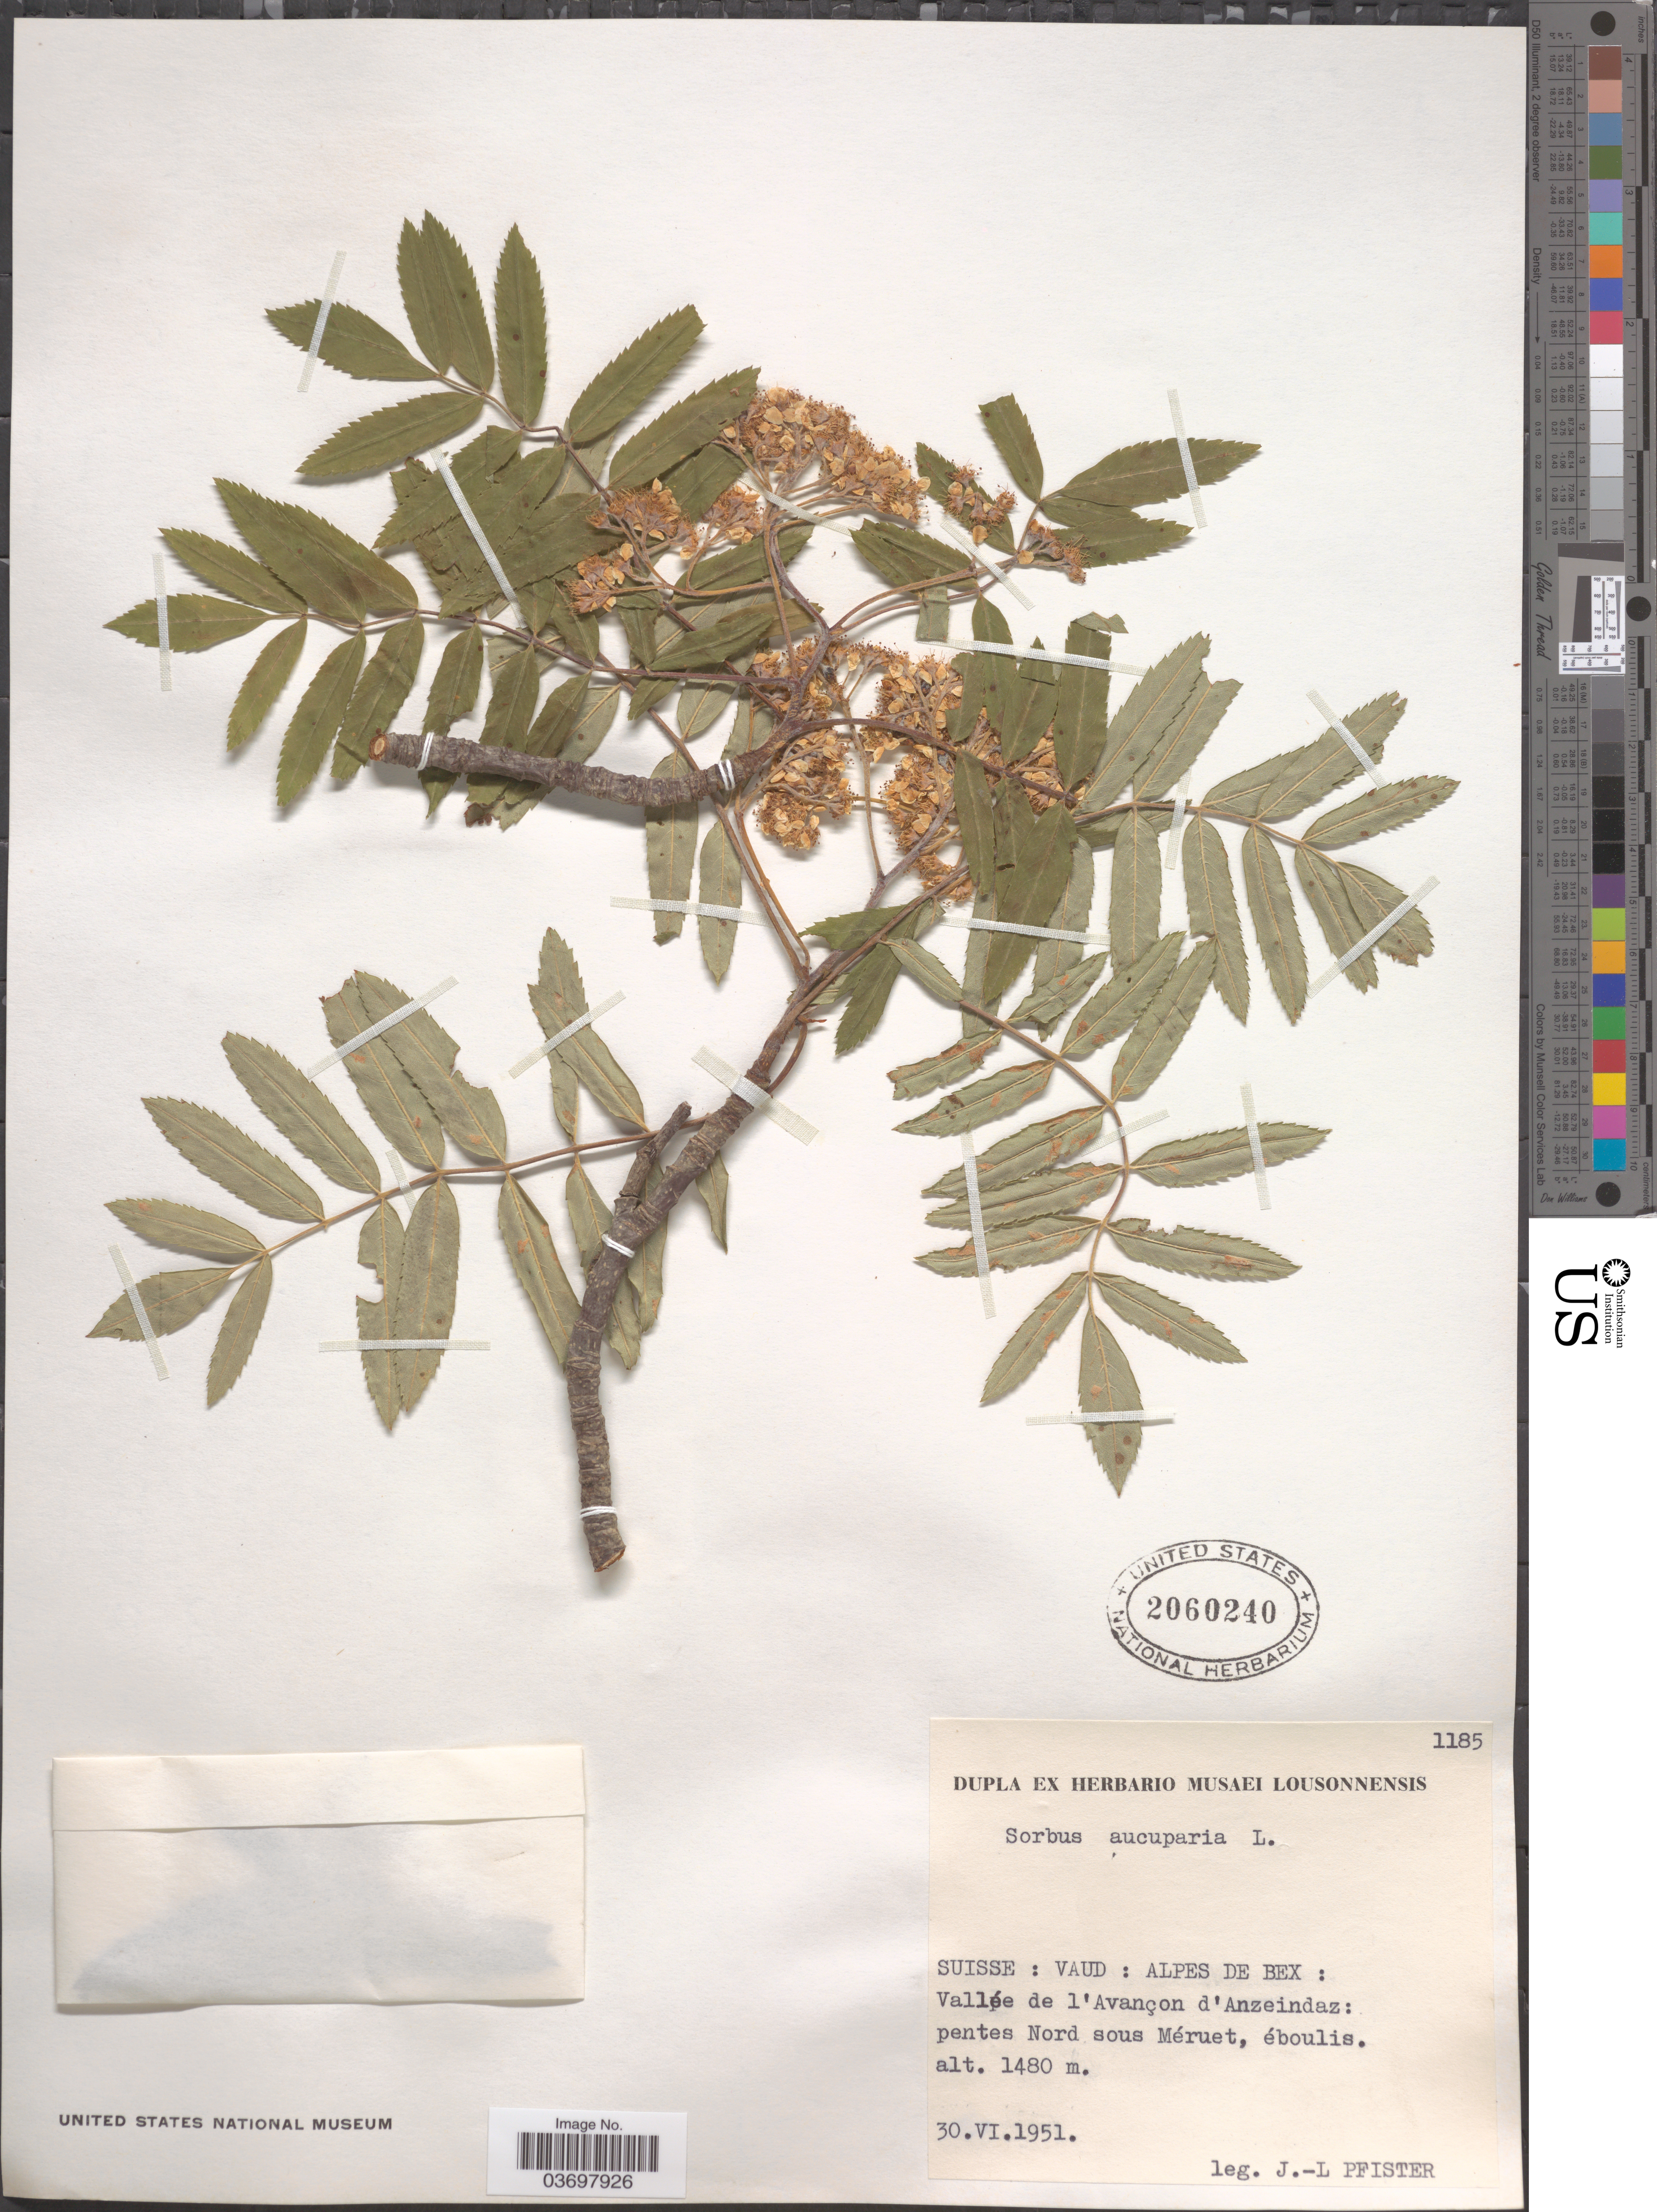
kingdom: Plantae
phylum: Tracheophyta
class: Magnoliopsida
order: Rosales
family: Rosaceae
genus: Sorbus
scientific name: Sorbus aucuparia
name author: L.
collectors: J. Pfister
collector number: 1185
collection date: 1951-06-30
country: Switzerland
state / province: Vaud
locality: Suisse: Alpes de Bex: Vallée de l'Avançon d'Anzeindaz pentes Nord sous Méruet.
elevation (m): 1480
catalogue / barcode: US 2060240